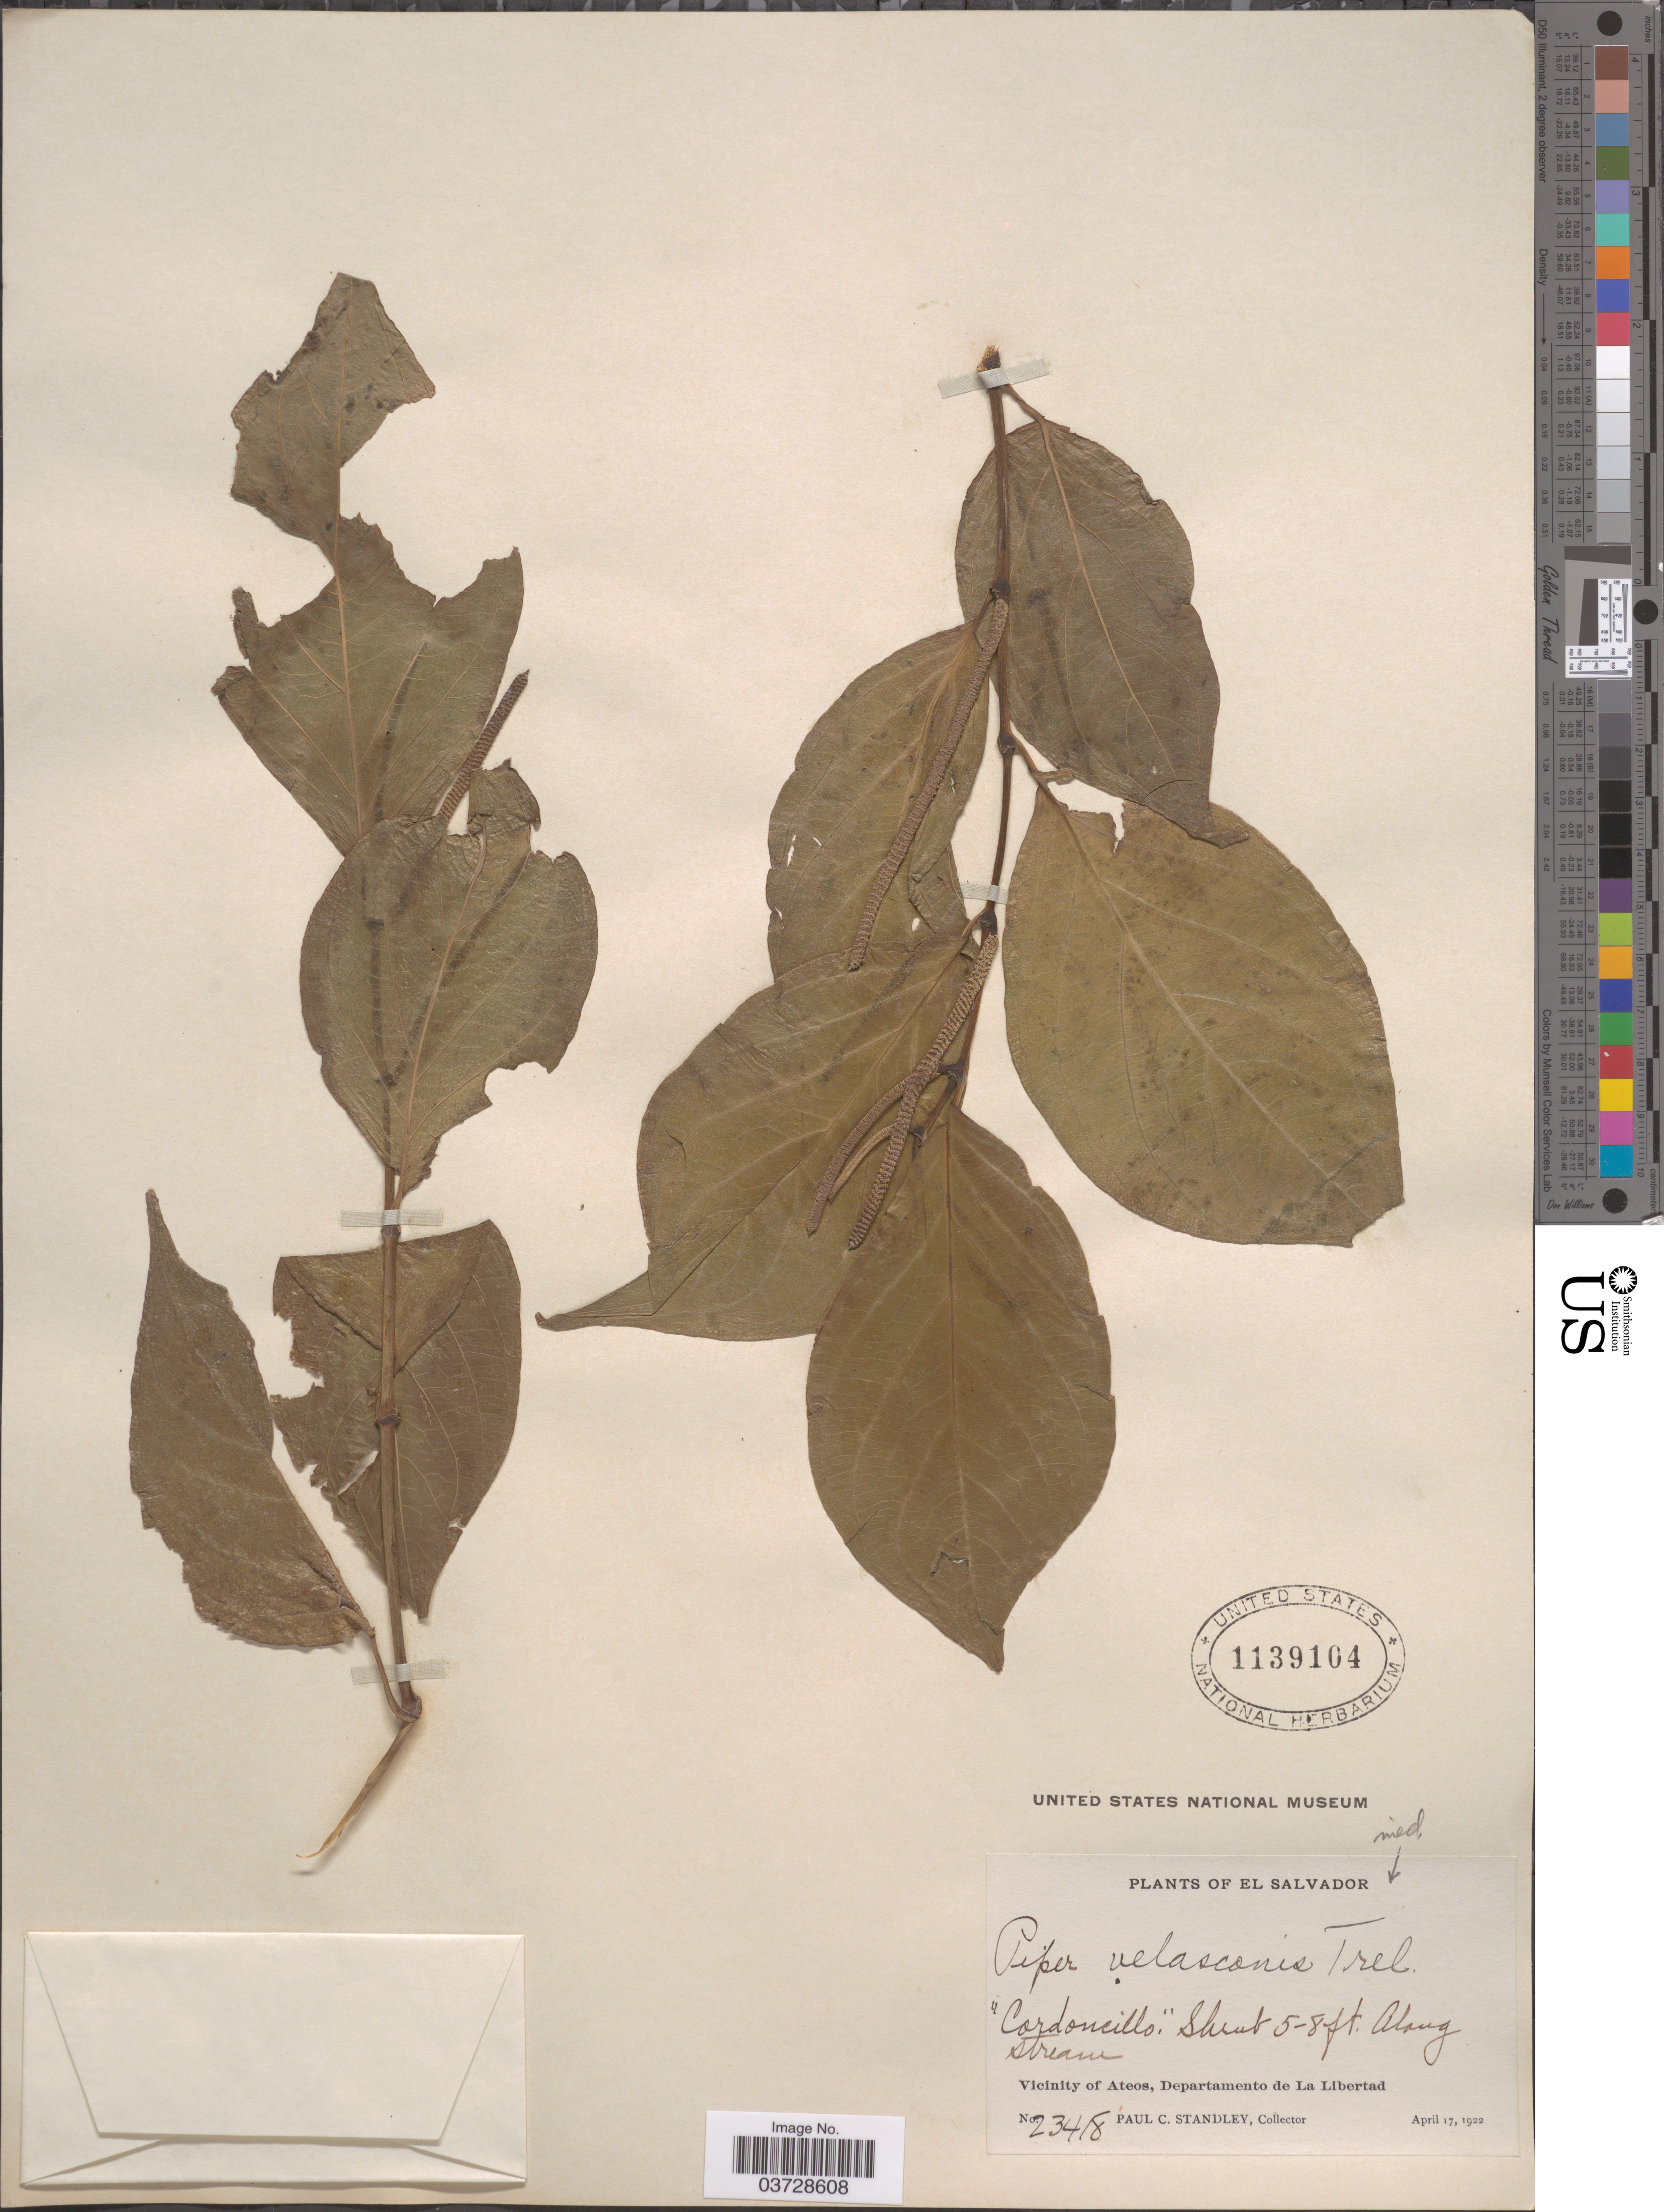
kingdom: Plantae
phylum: Tracheophyta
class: Magnoliopsida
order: Piperales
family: Piperaceae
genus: Piper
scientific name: Piper sp.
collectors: P. C. Standley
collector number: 23418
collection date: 1922-04-17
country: El Salvador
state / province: La Libertad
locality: Vicinity of Ateos, Departamento de La Libertad.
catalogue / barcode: US 1139104